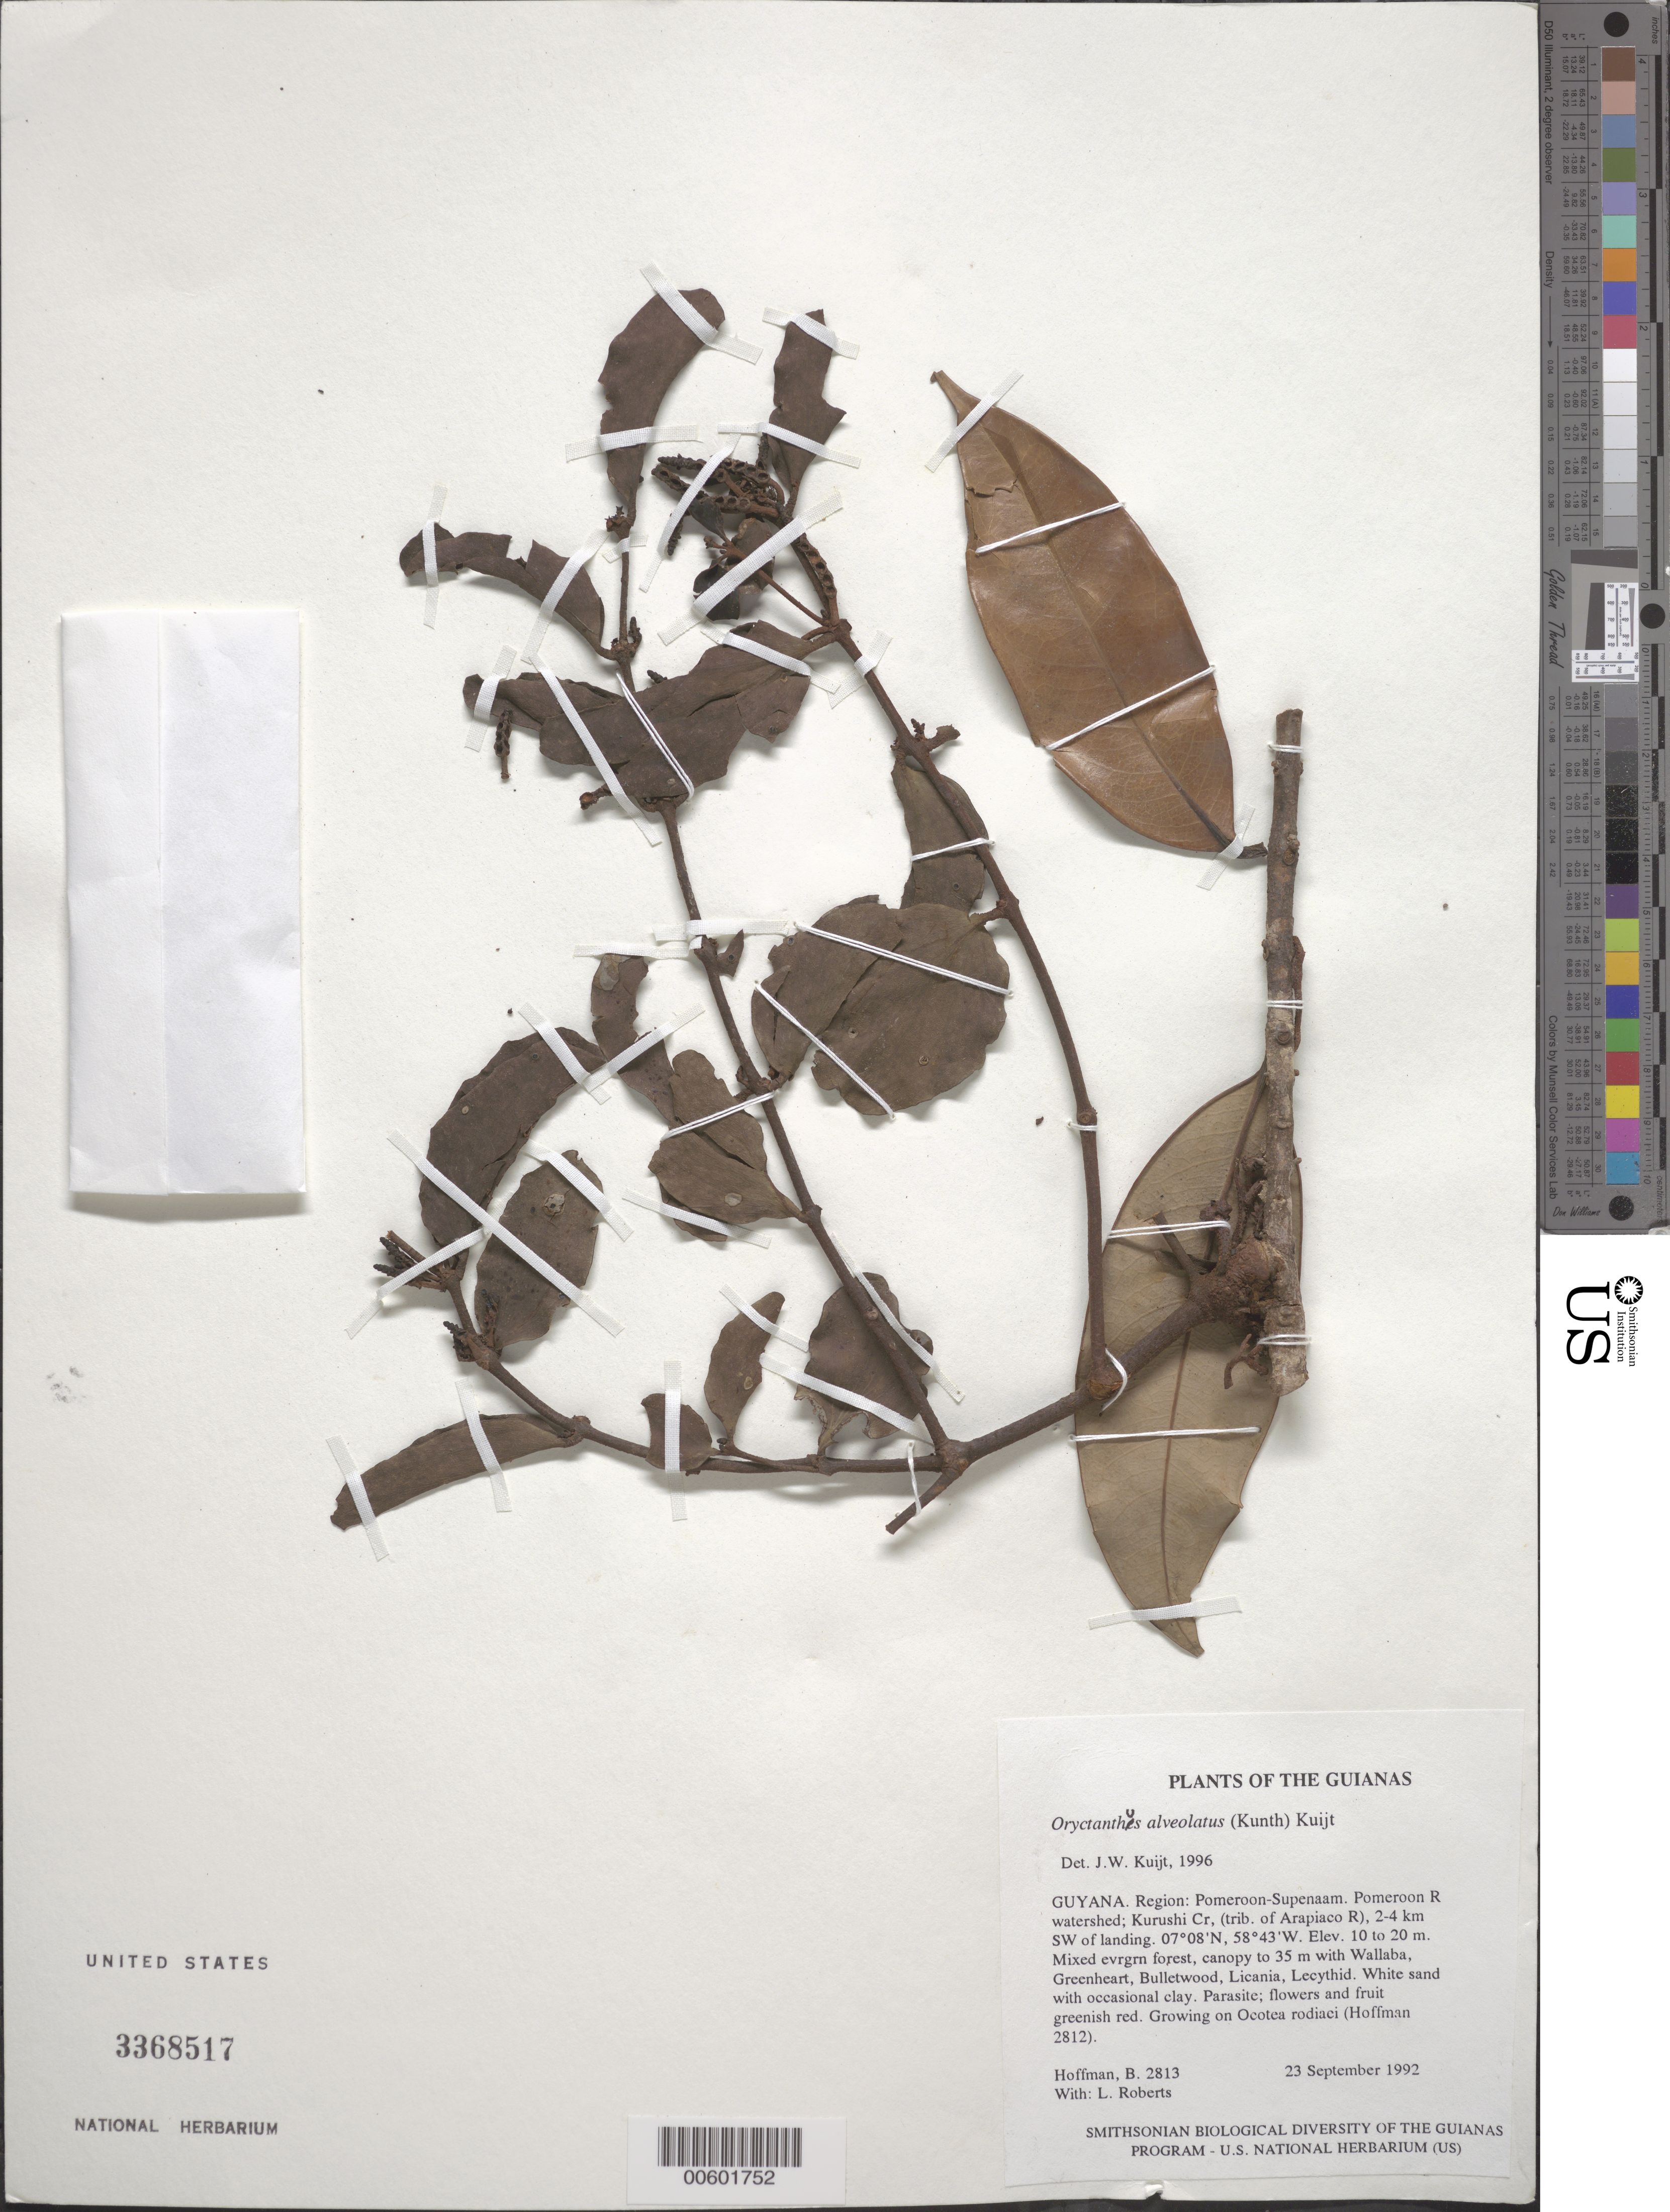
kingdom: Plantae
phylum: Tracheophyta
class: Magnoliopsida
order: Santalales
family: Loranthaceae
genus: Oryctanthus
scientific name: Oryctanthus alveolatus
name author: (Kunth) Kuijt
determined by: Kuijt, Job, (CANADA)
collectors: B. Hoffman & L. Roberts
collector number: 2813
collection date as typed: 23 September 1992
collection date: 1992-09-23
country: Guyana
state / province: Pomeroon-Supenaam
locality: Pomeroon River watershed; Kurushi Creek, (trib. of Arapiaco R), 2-4 km SW of landing along logging road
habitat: Mixed evrgrn forest, canopy to 35 m with Wallaba, Greenheart, Bulletwood, Licania, Lecythid. White sand with occasional clay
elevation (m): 10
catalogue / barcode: US 3368517